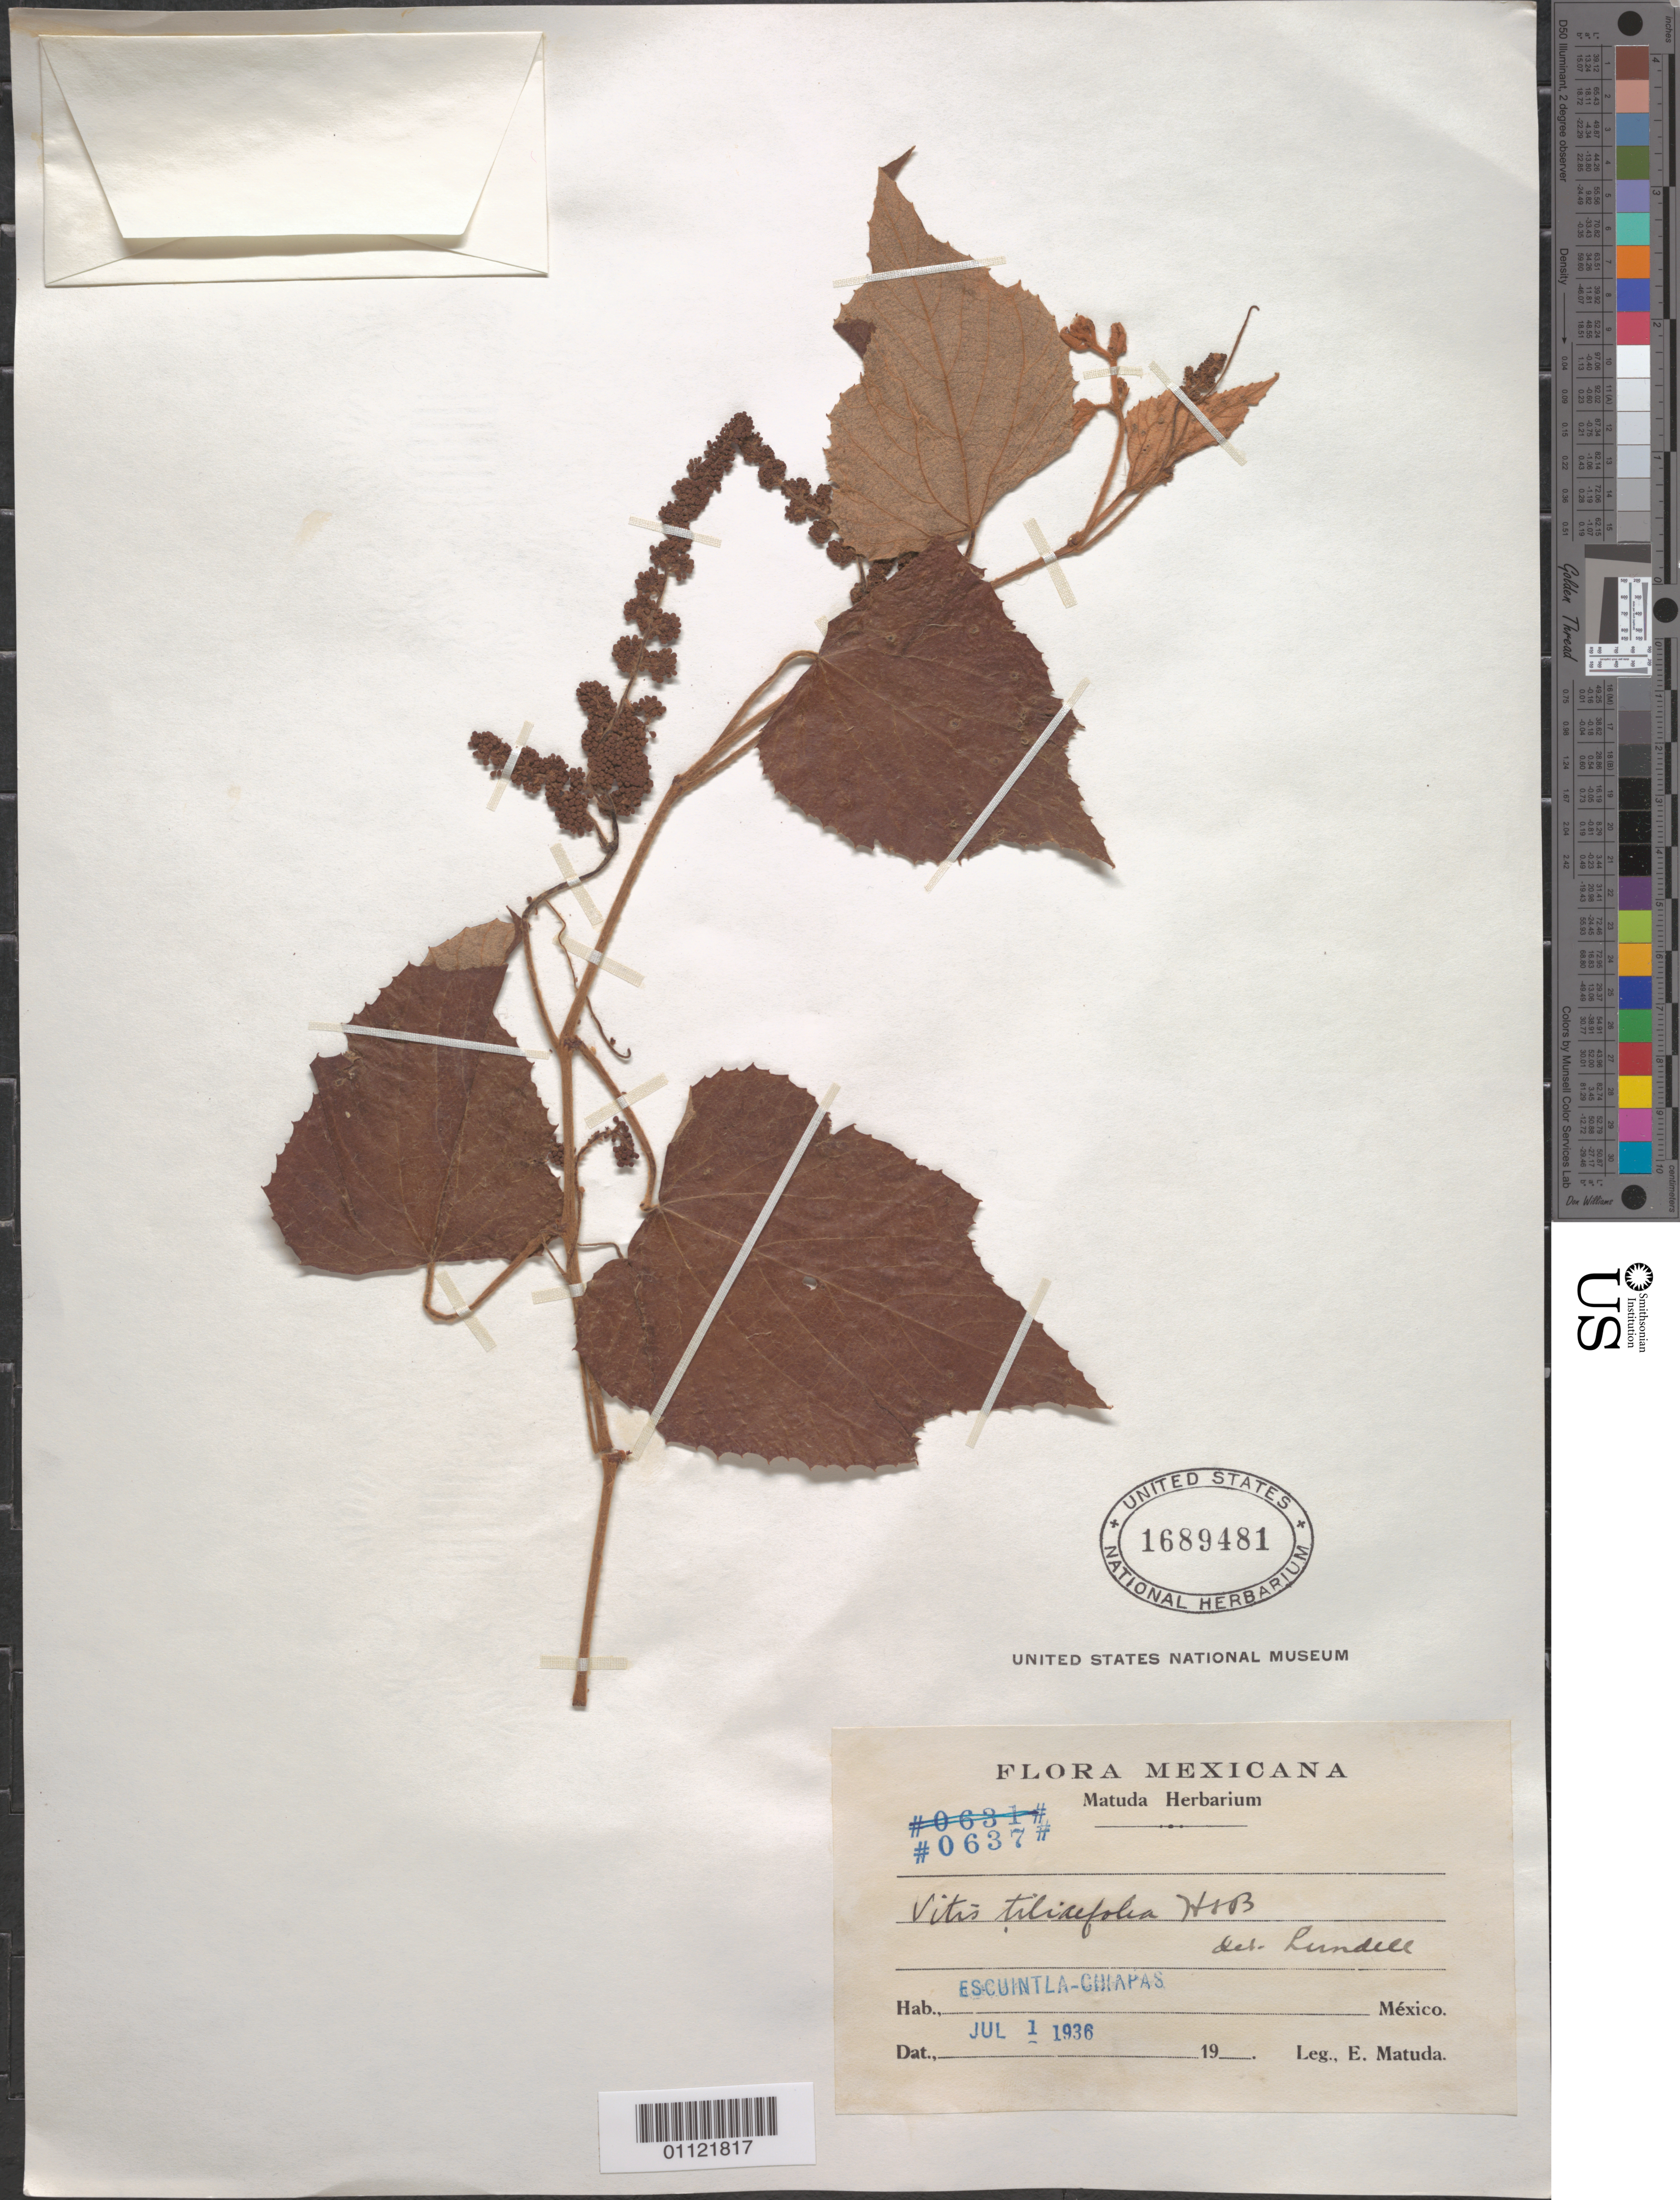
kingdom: Plantae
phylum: Tracheophyta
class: Magnoliopsida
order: Vitales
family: Vitaceae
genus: Vitis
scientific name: Vitis tiliifolia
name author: Humb. & Bonpl. ex Schult.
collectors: E. Matuda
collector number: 0637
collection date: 1936-07-01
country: Mexico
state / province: Chiapas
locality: Escuintla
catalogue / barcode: US 1689481